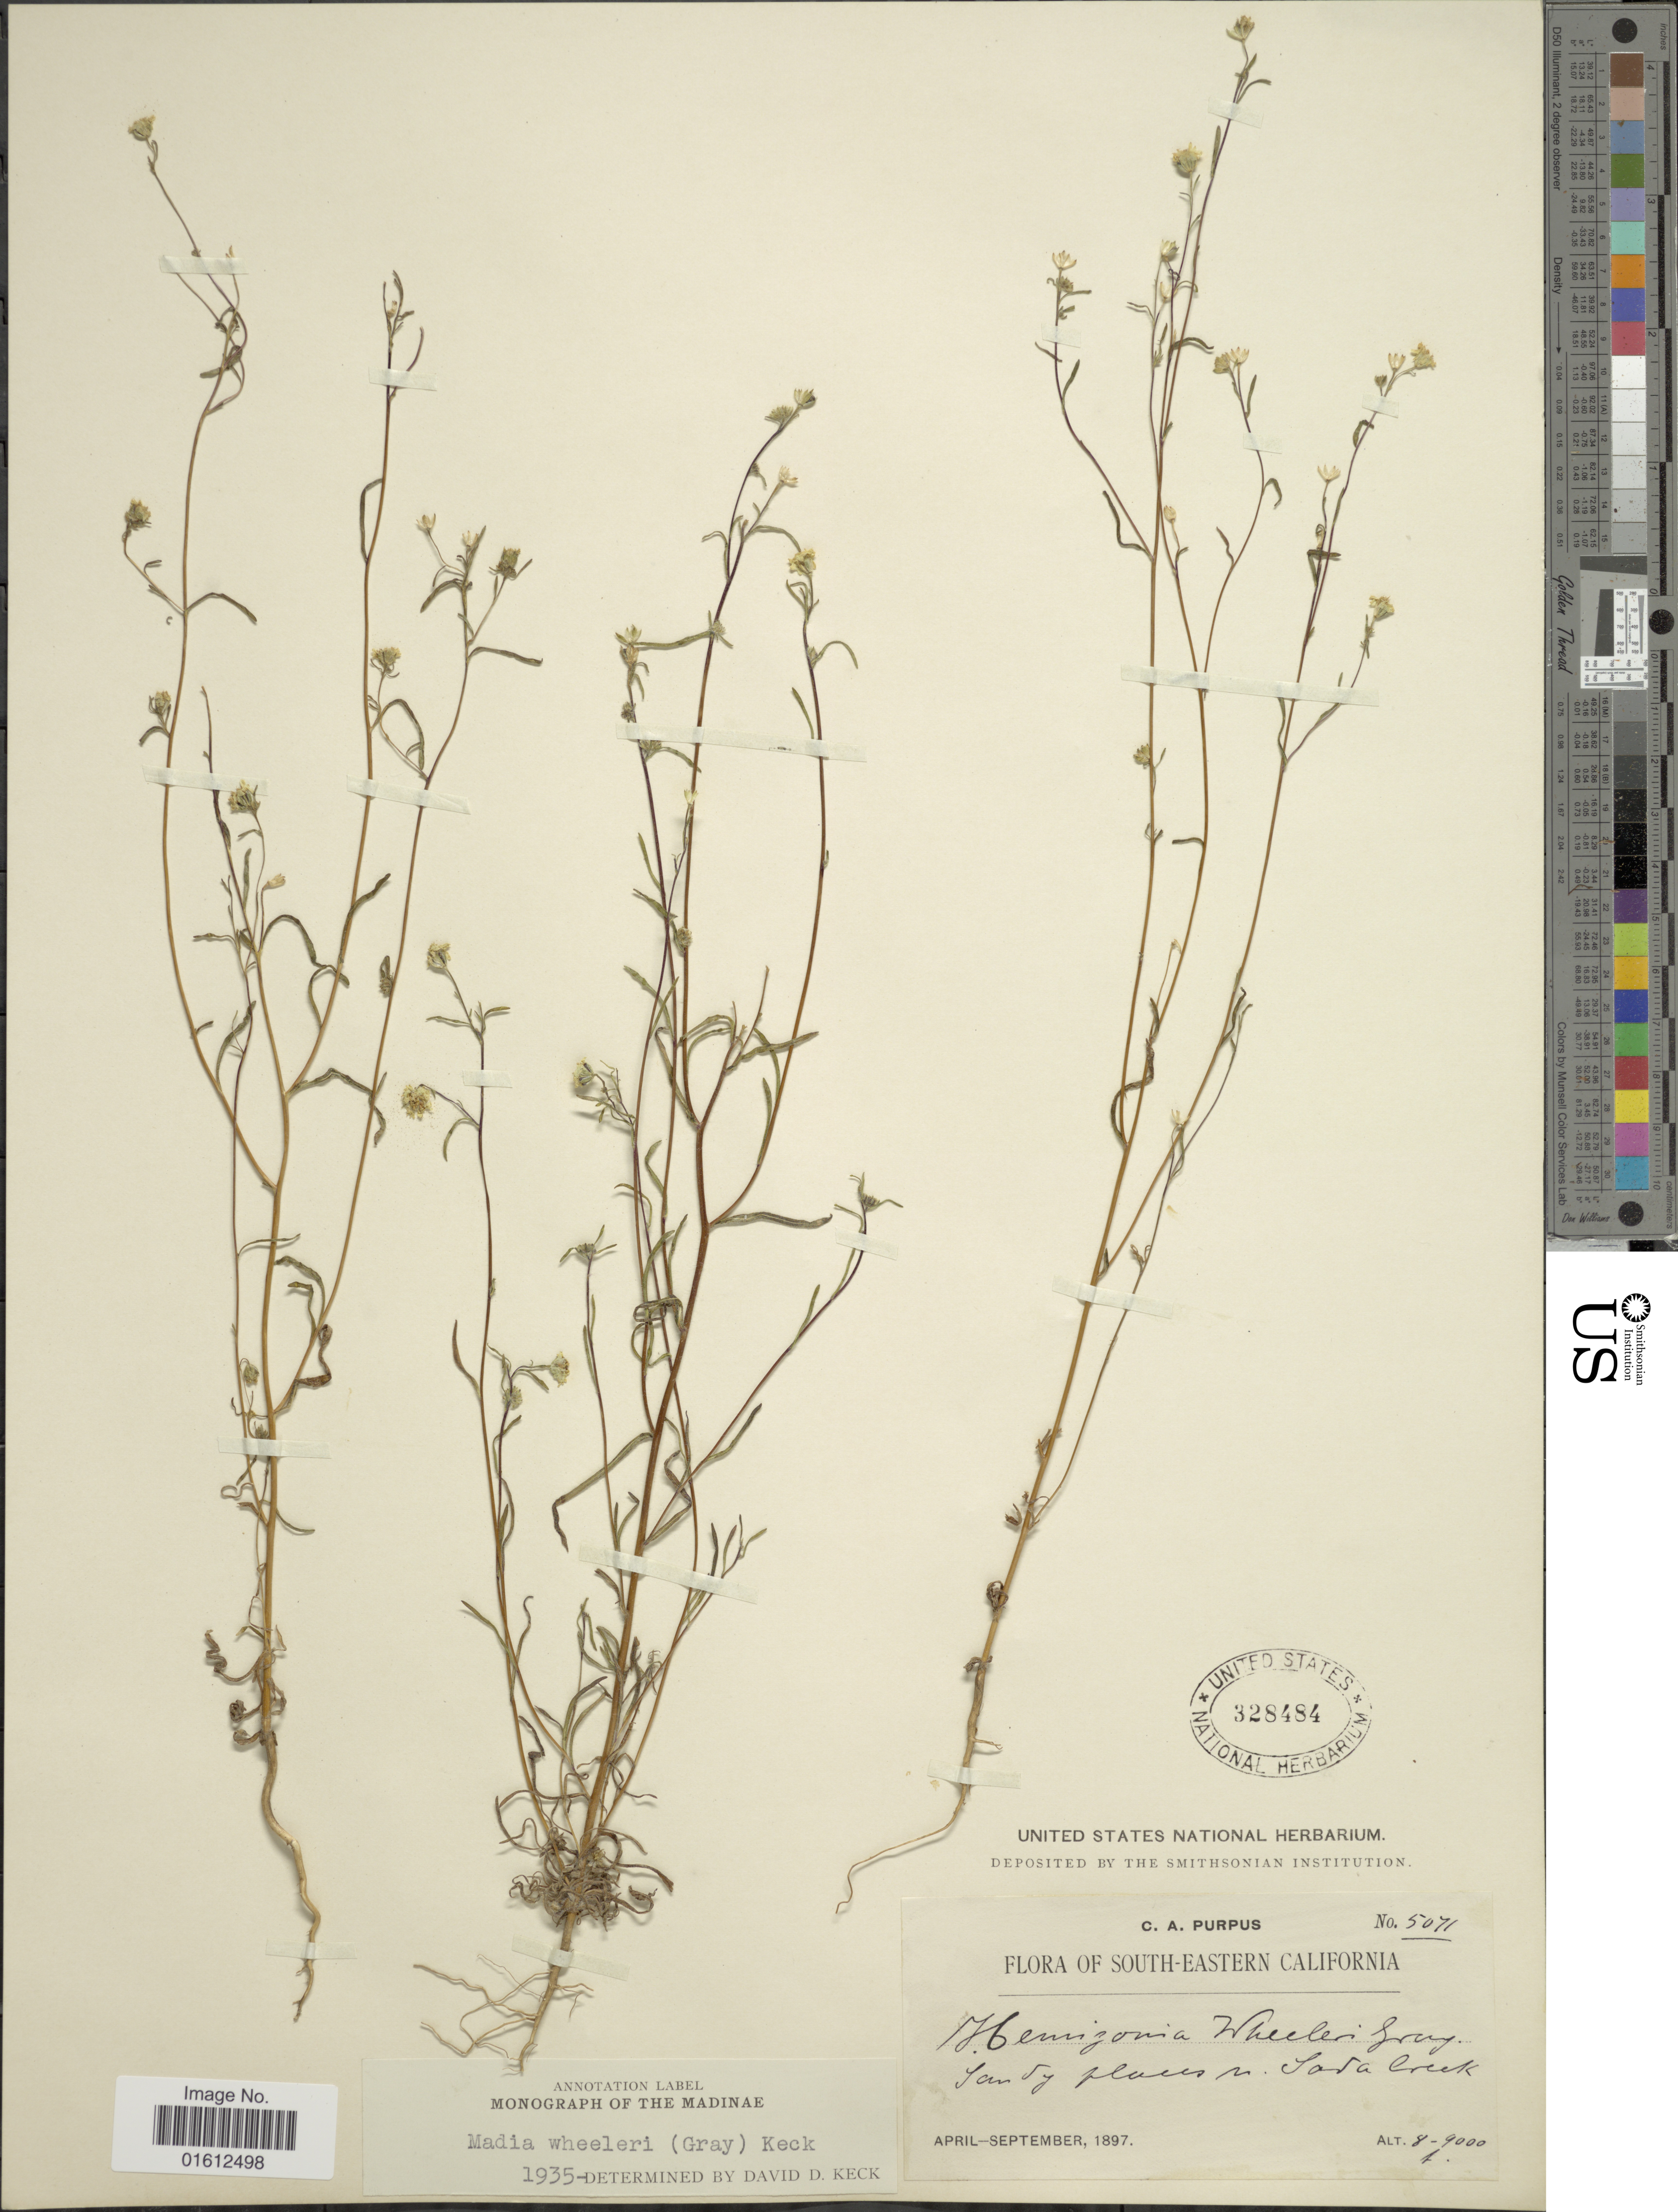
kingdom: Plantae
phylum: Tracheophyta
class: Magnoliopsida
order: Asterales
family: Asteraceae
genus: Madia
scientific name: Madia elegans subsp. wheeleri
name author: (A. Gray) D.D. Keck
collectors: C. A. Purpus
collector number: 5071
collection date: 1897-04/1897-09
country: United States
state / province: California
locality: South-Eastern California. Sandy places n. Soda Creek.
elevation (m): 2438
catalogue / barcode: US 328484